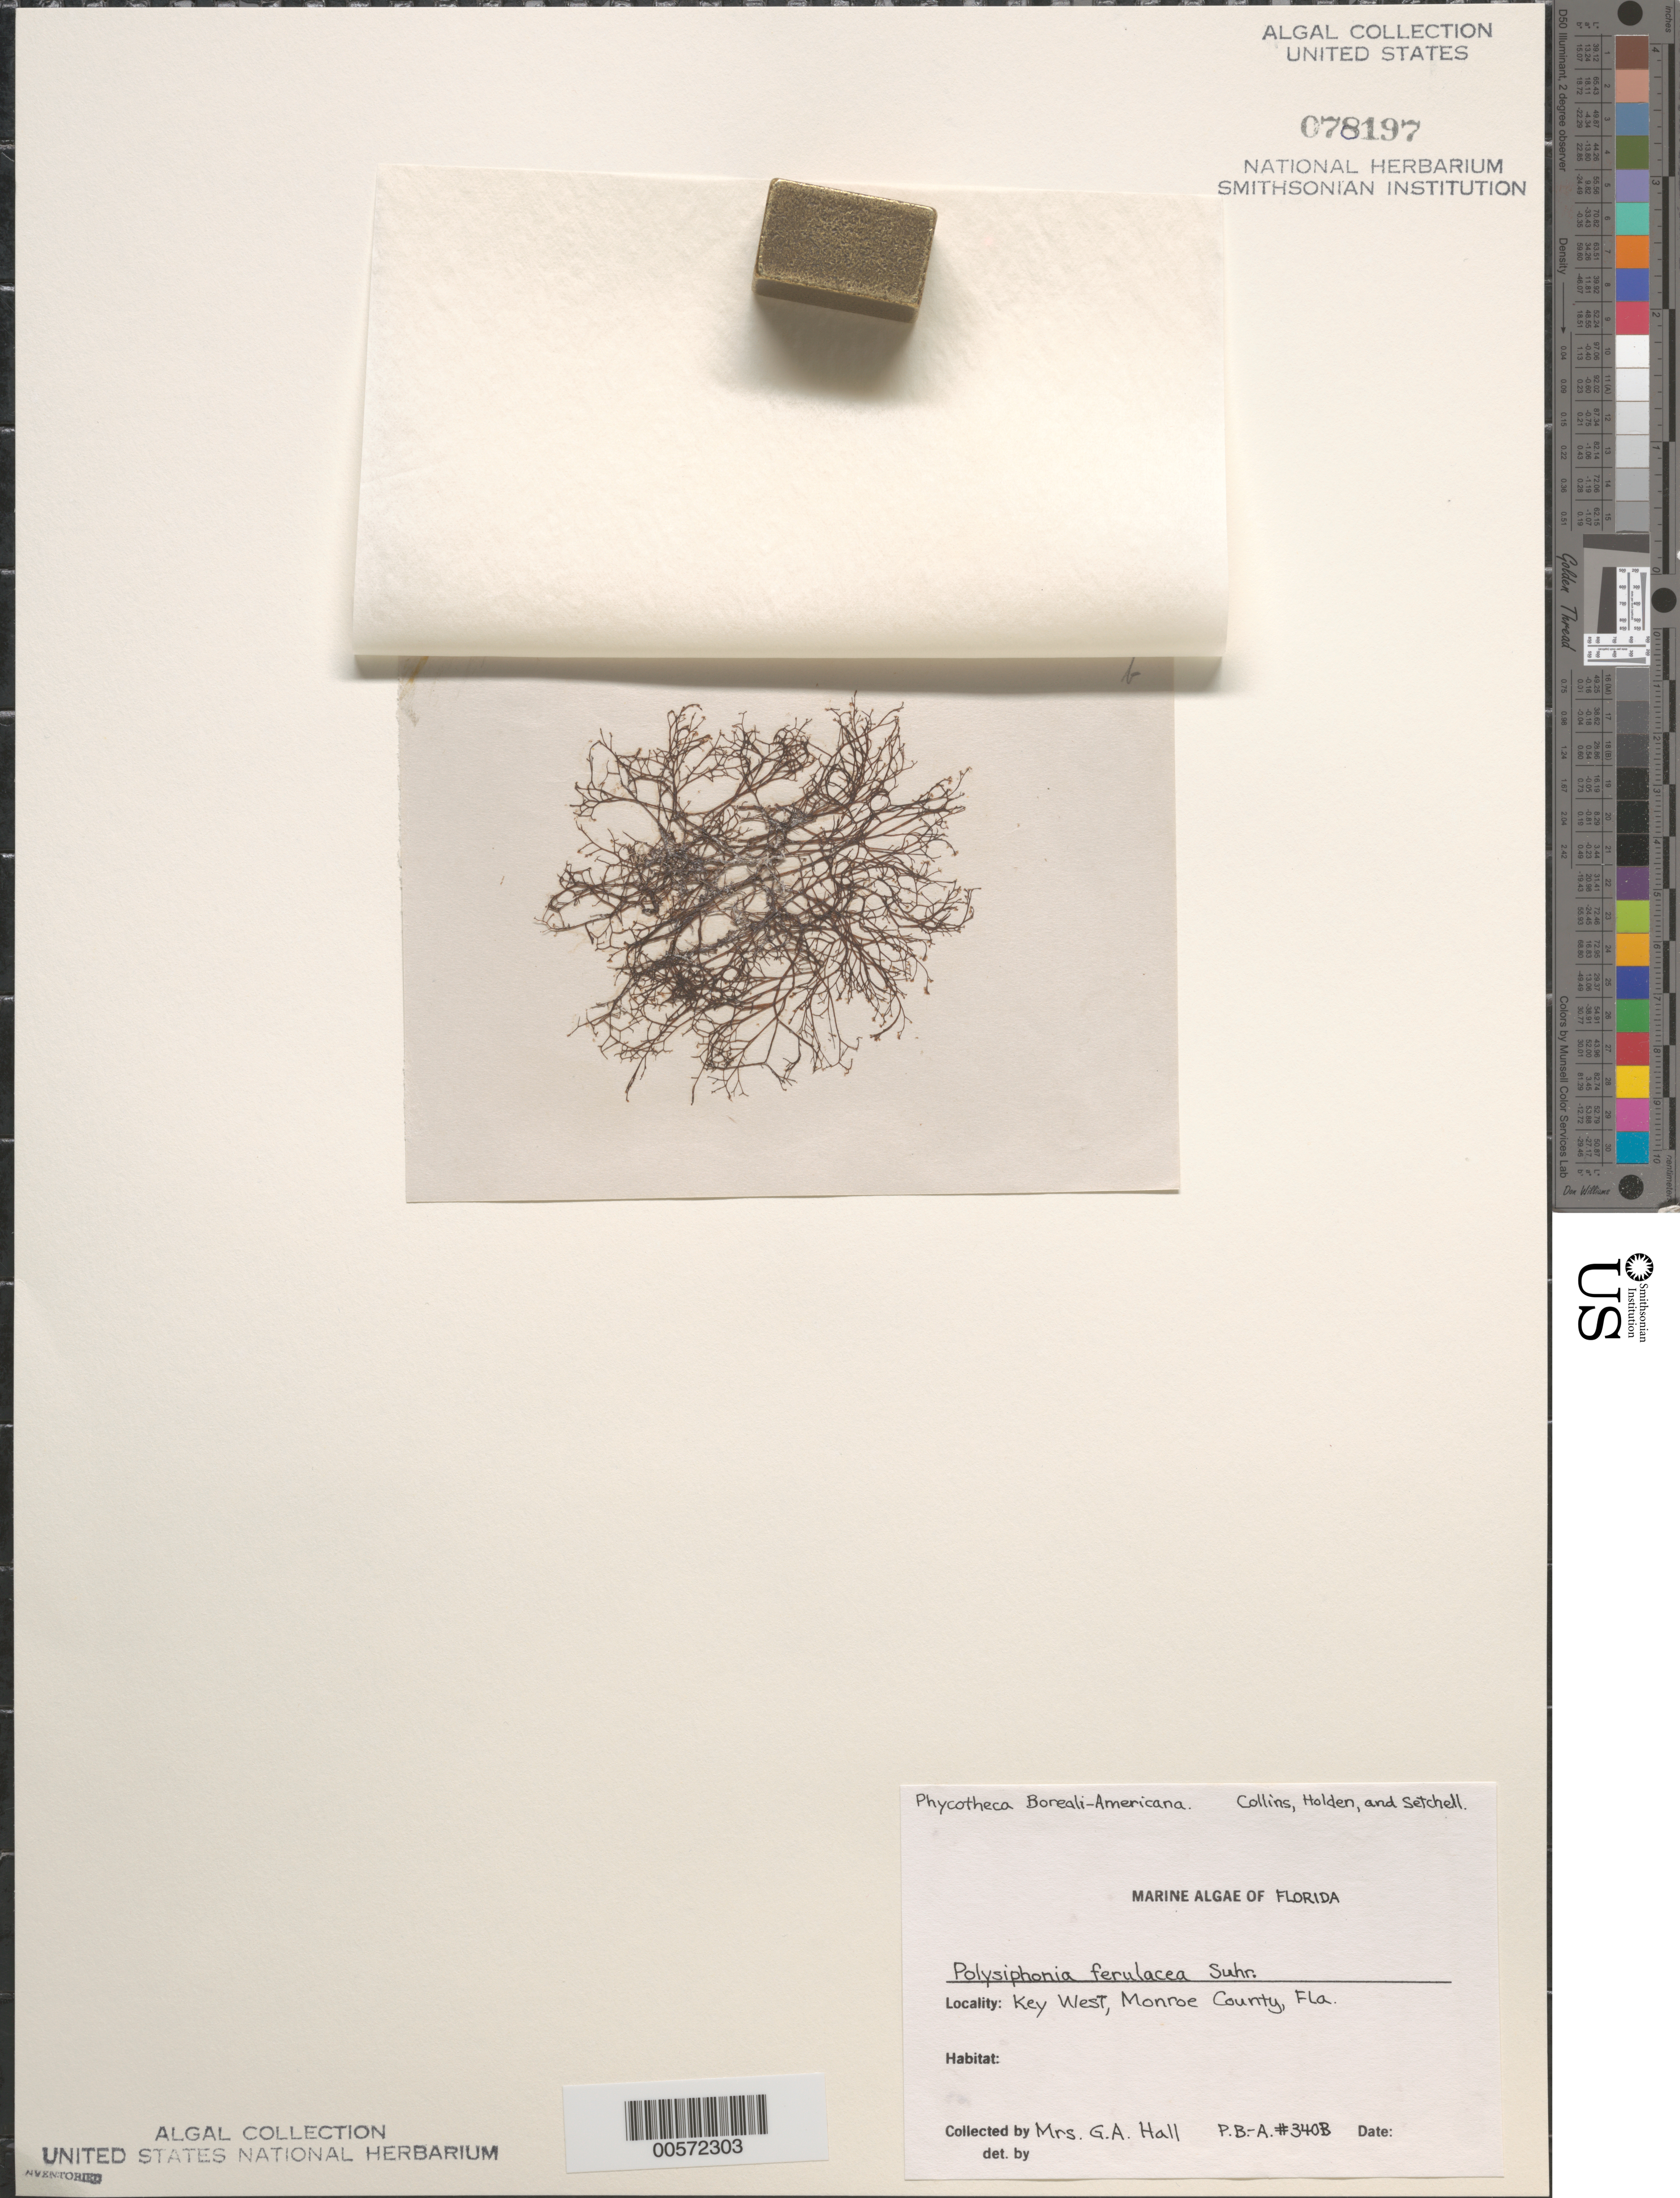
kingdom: Plantae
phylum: Rhodophyta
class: Florideophyceae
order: Ceramiales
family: Rhodomelaceae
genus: Melanothamnus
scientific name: Melanothamnus ferulaceus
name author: (Suhr ex J. Agardh) Diaz-Tapia & Maggs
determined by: Algae name updating Project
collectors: Mrs. Hall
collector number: PB-A 340b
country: United States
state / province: Florida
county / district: Monroe County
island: Key West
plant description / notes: Collins, Holden & Setchell, Phycotheca Boreali-Americana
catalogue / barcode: US 78197